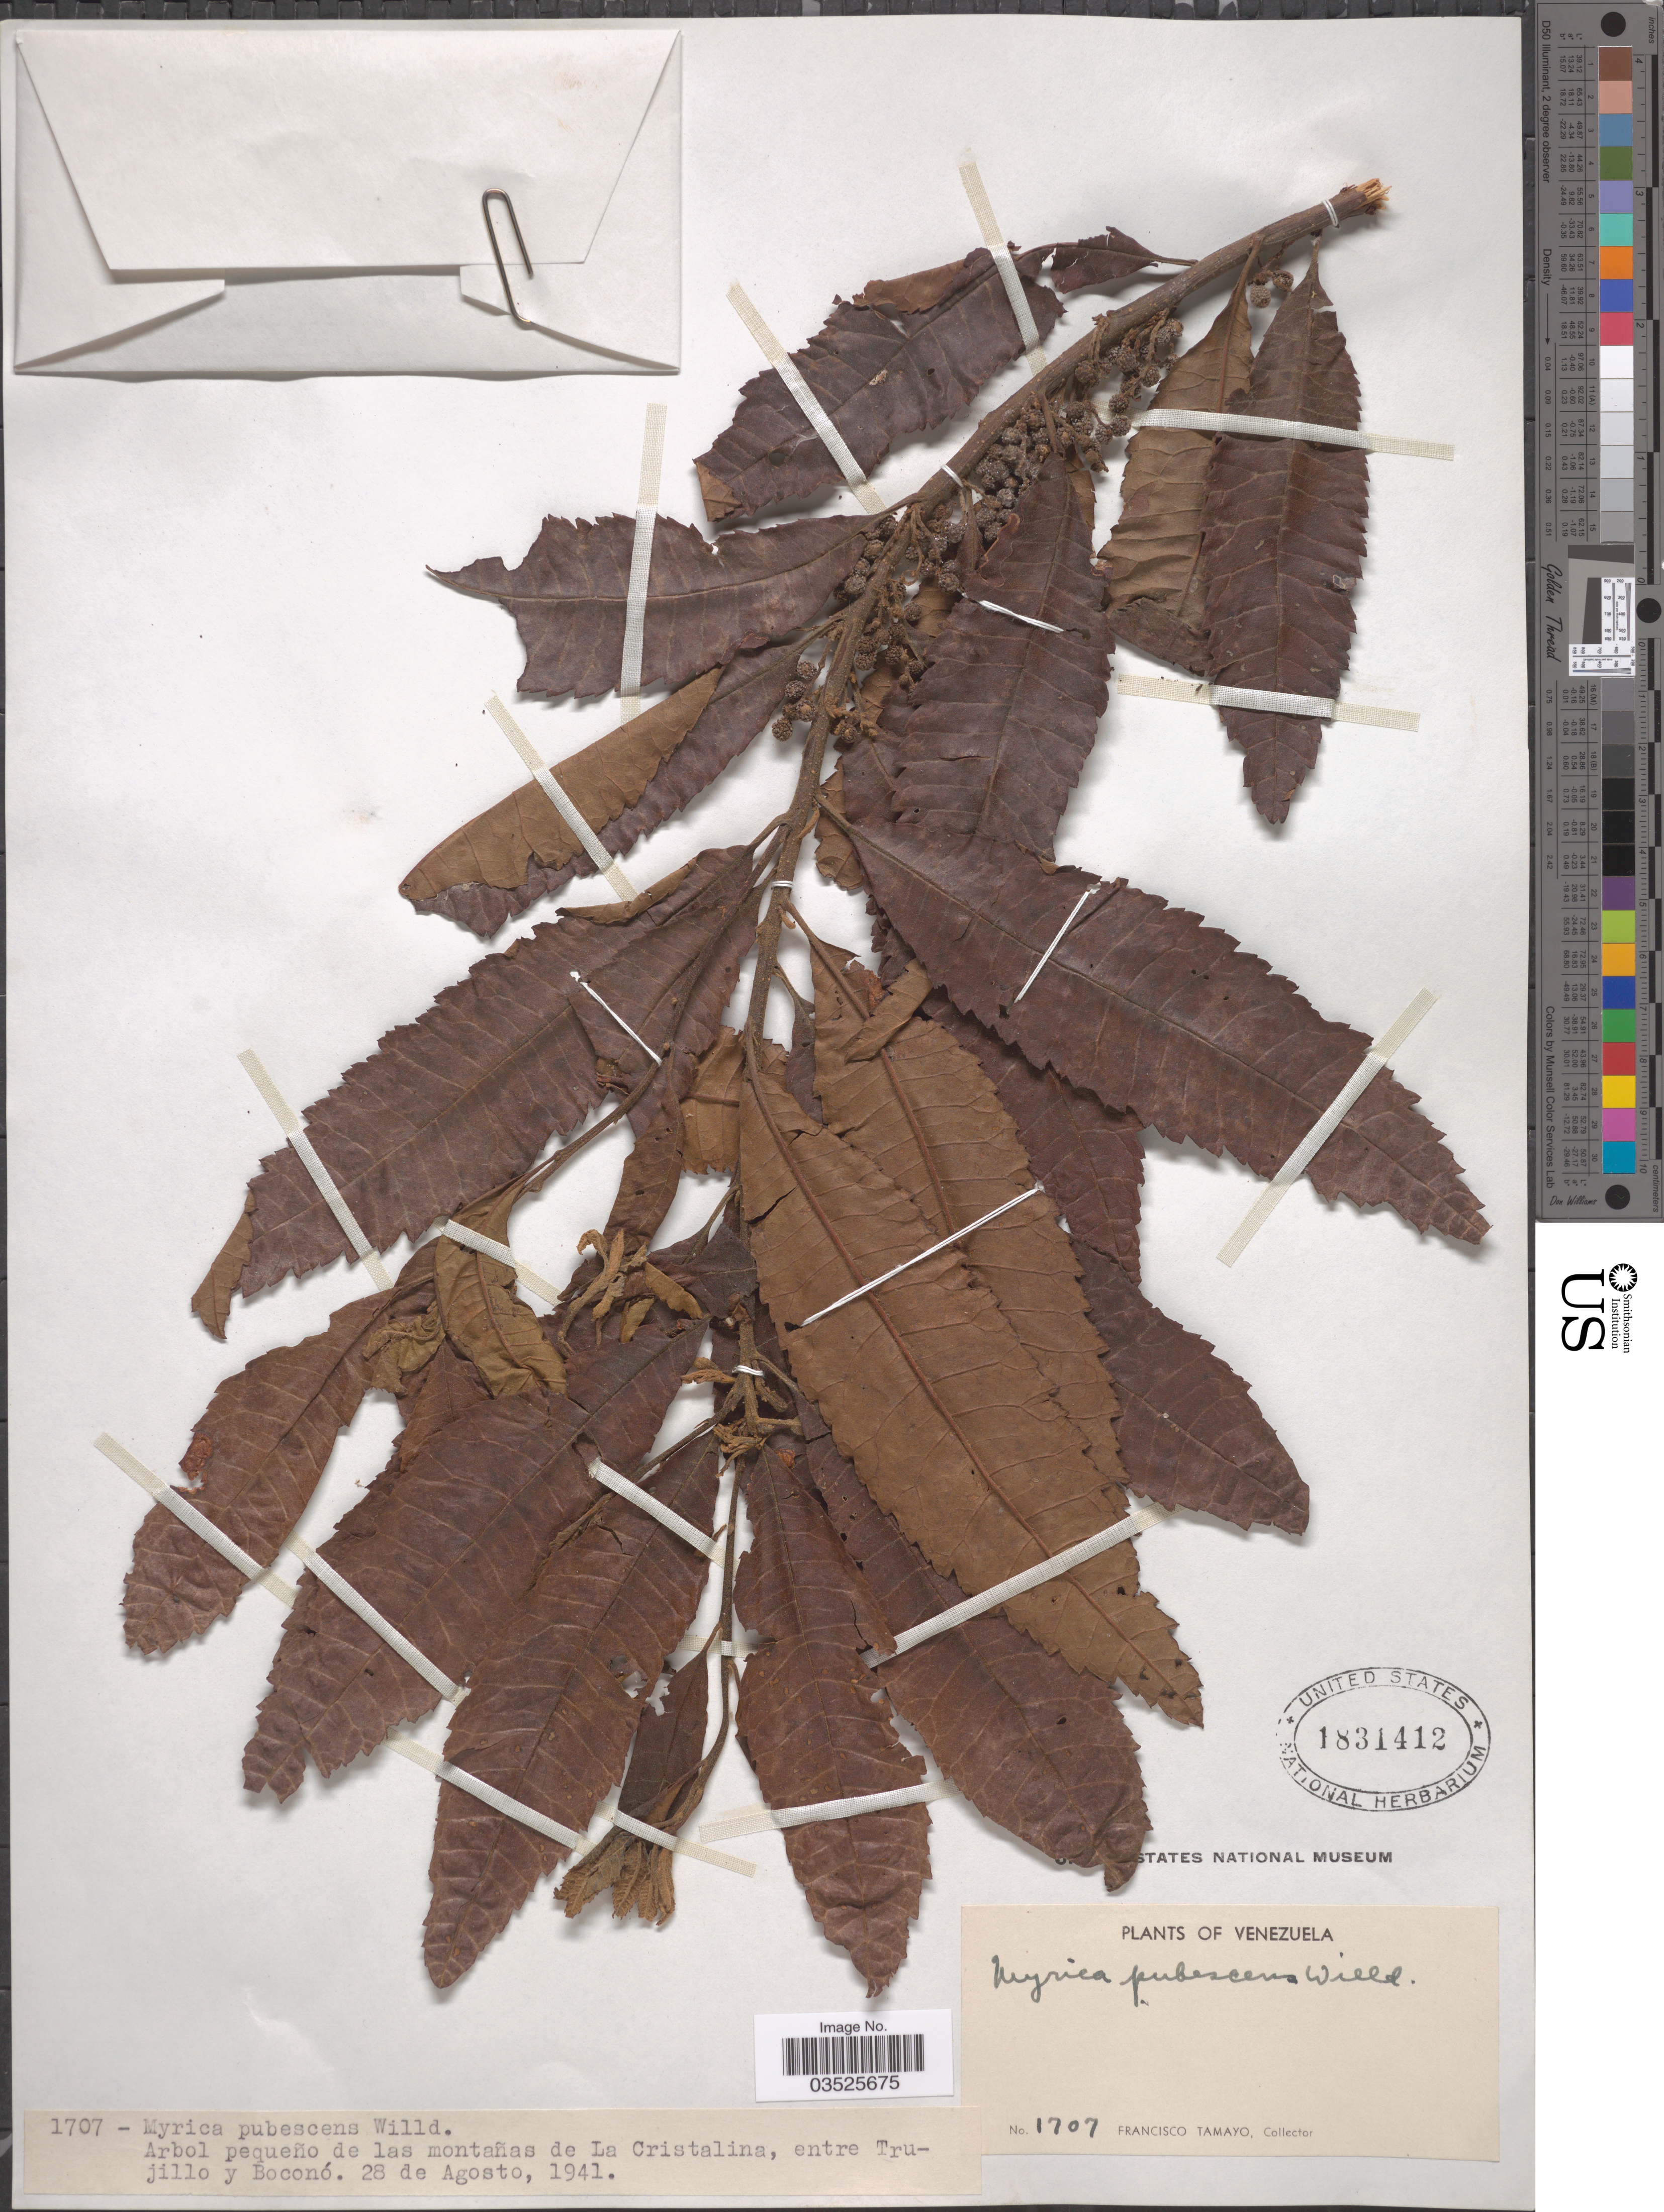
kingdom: Plantae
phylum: Tracheophyta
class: Magnoliopsida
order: Fagales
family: Myricaceae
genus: Morella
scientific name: Morella pubescens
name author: (Humb. & Bonpl. ex Willd.) Wilbur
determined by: Strong, M. T., (US), Smithsonian Institution - National Museum of Natural History (UNITED STATES)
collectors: F. Tamayo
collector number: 1707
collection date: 1941-08-28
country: Venezuela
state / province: Trujillo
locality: Arbol pequeño de las montañas de La Cristalina, entre Trujillo y Boconó.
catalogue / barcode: US 1831412